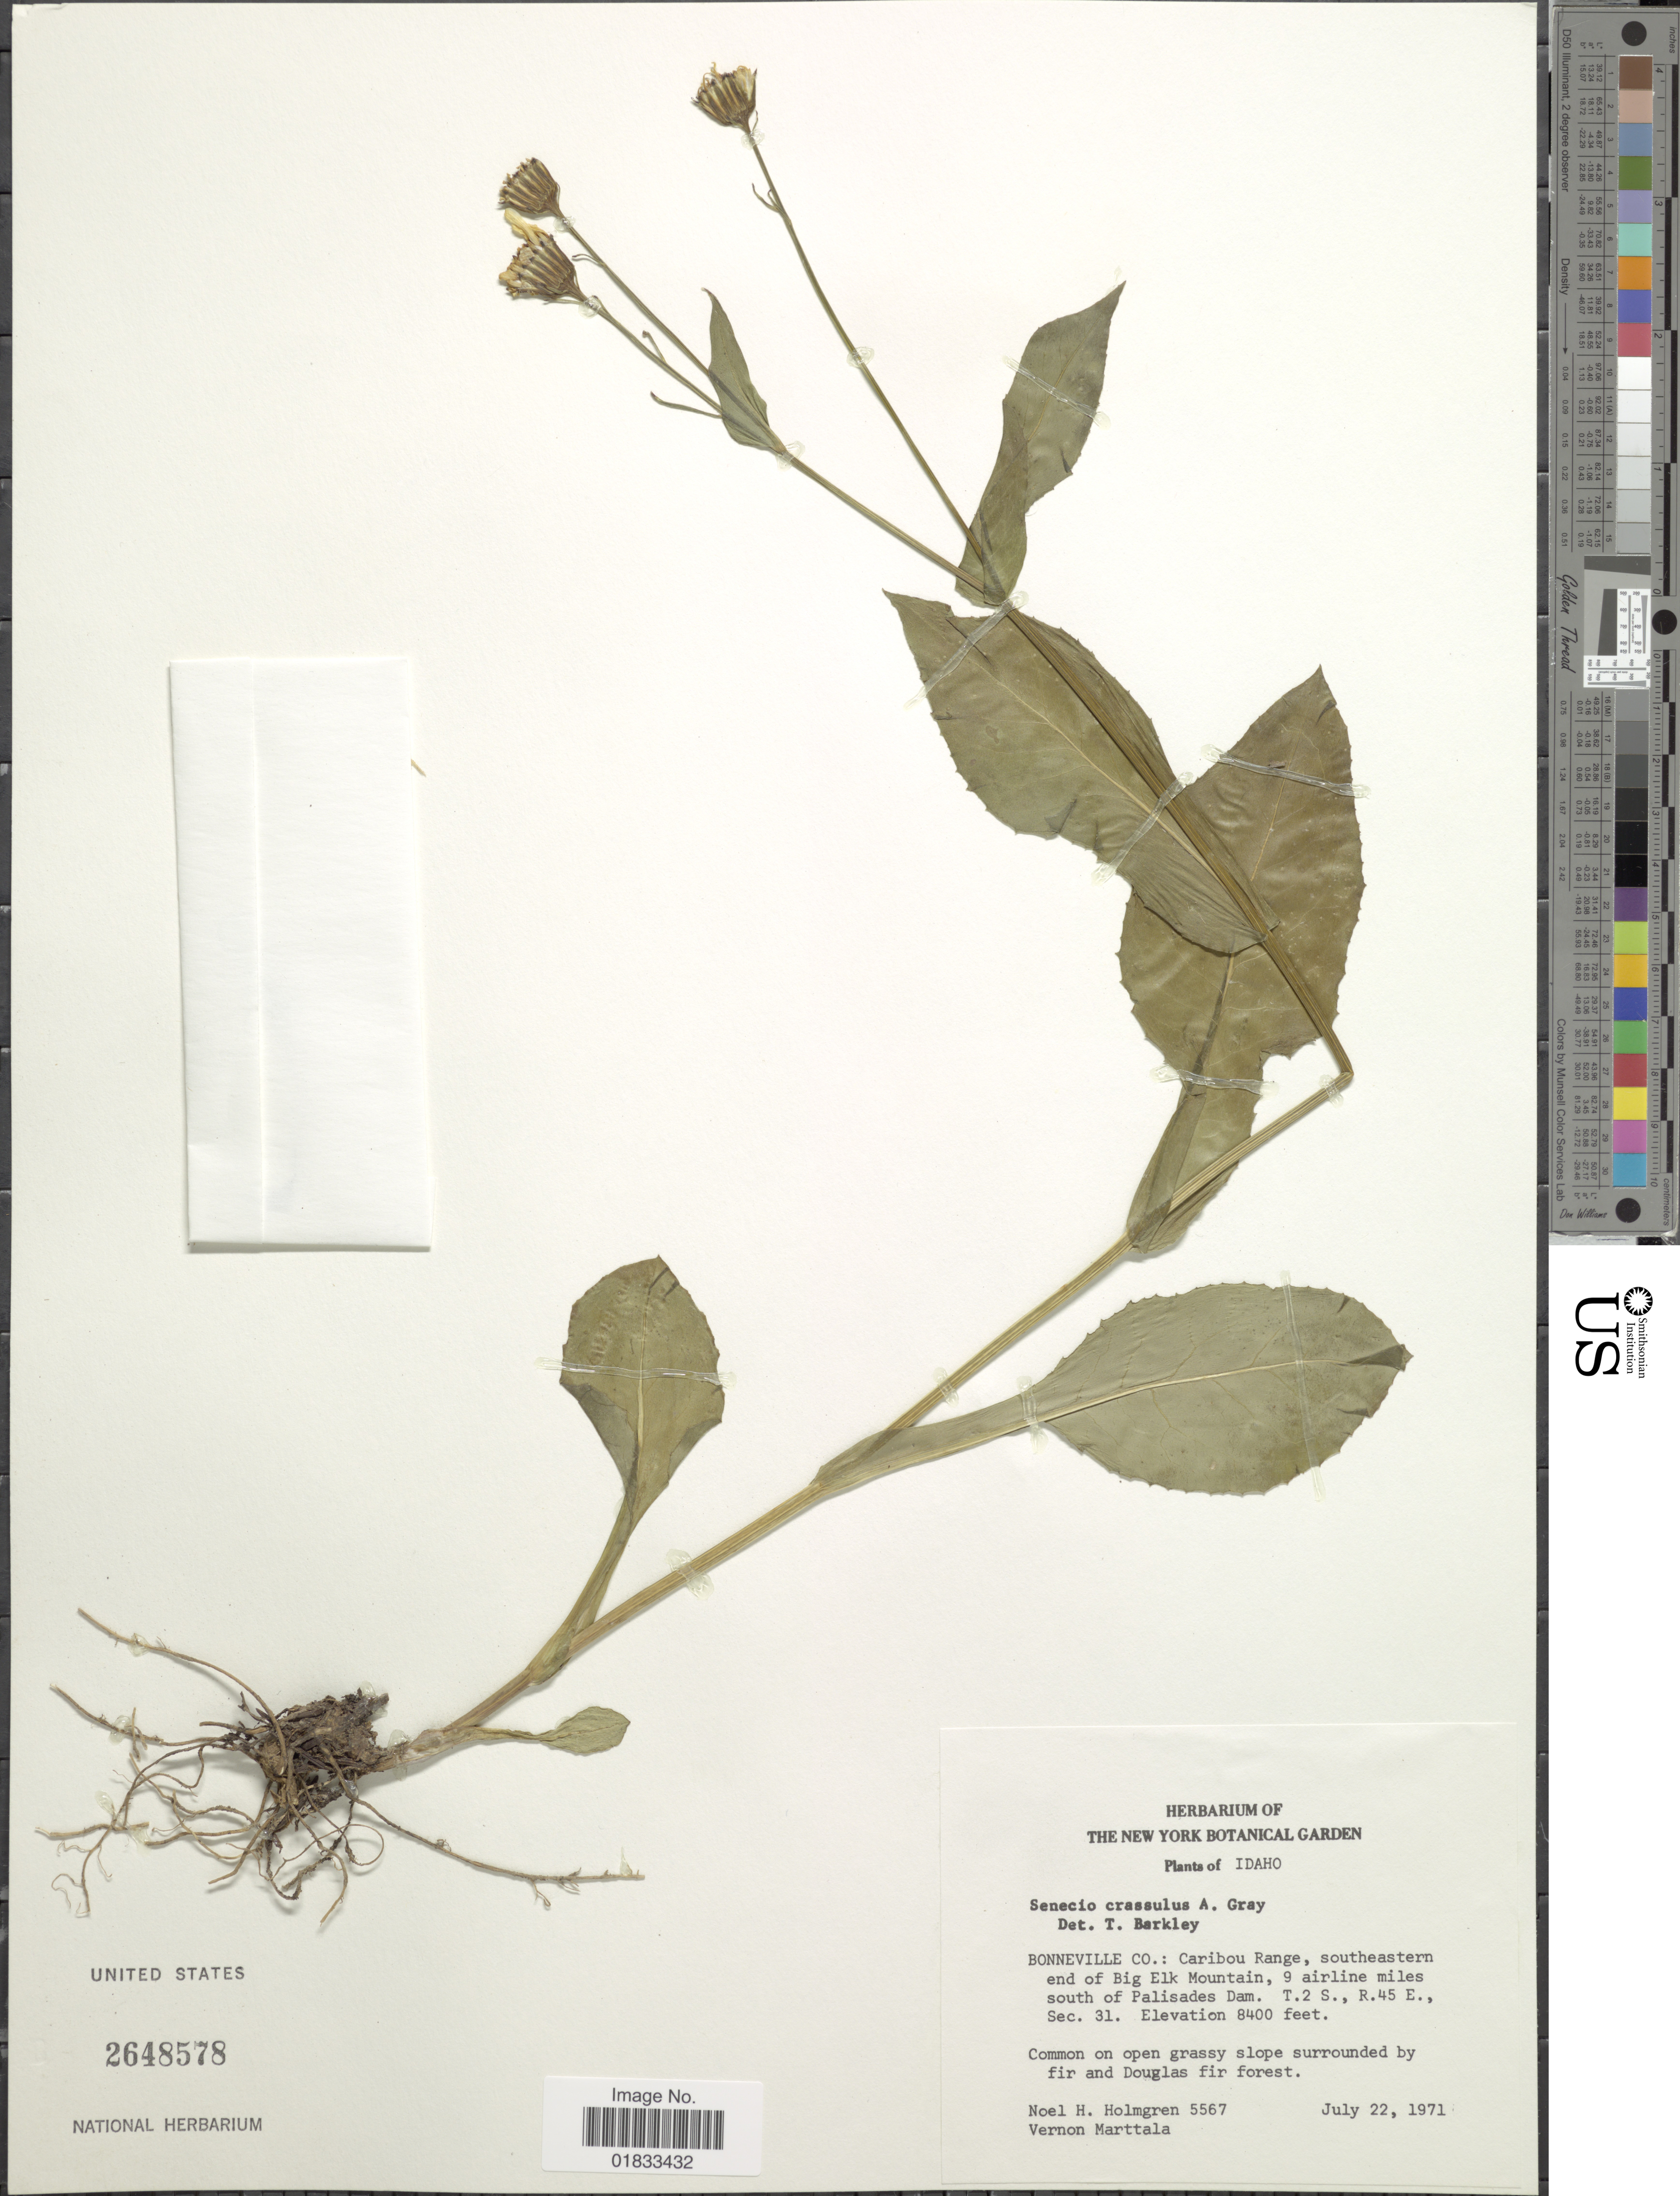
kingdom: Plantae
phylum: Tracheophyta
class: Magnoliopsida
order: Asterales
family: Asteraceae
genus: Senecio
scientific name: Senecio crassulus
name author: A. Gray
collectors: N. H. Holmgren & V. Marttala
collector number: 5567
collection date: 1971-07-22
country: United States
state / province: Idaho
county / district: Bonneville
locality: Caribou Range, southeastern end of Big Elk Mountain, 9 airline miles south of Palisades Dam. T.2 S. R. 45 E., Sec. 31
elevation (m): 2560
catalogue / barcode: US 2648578